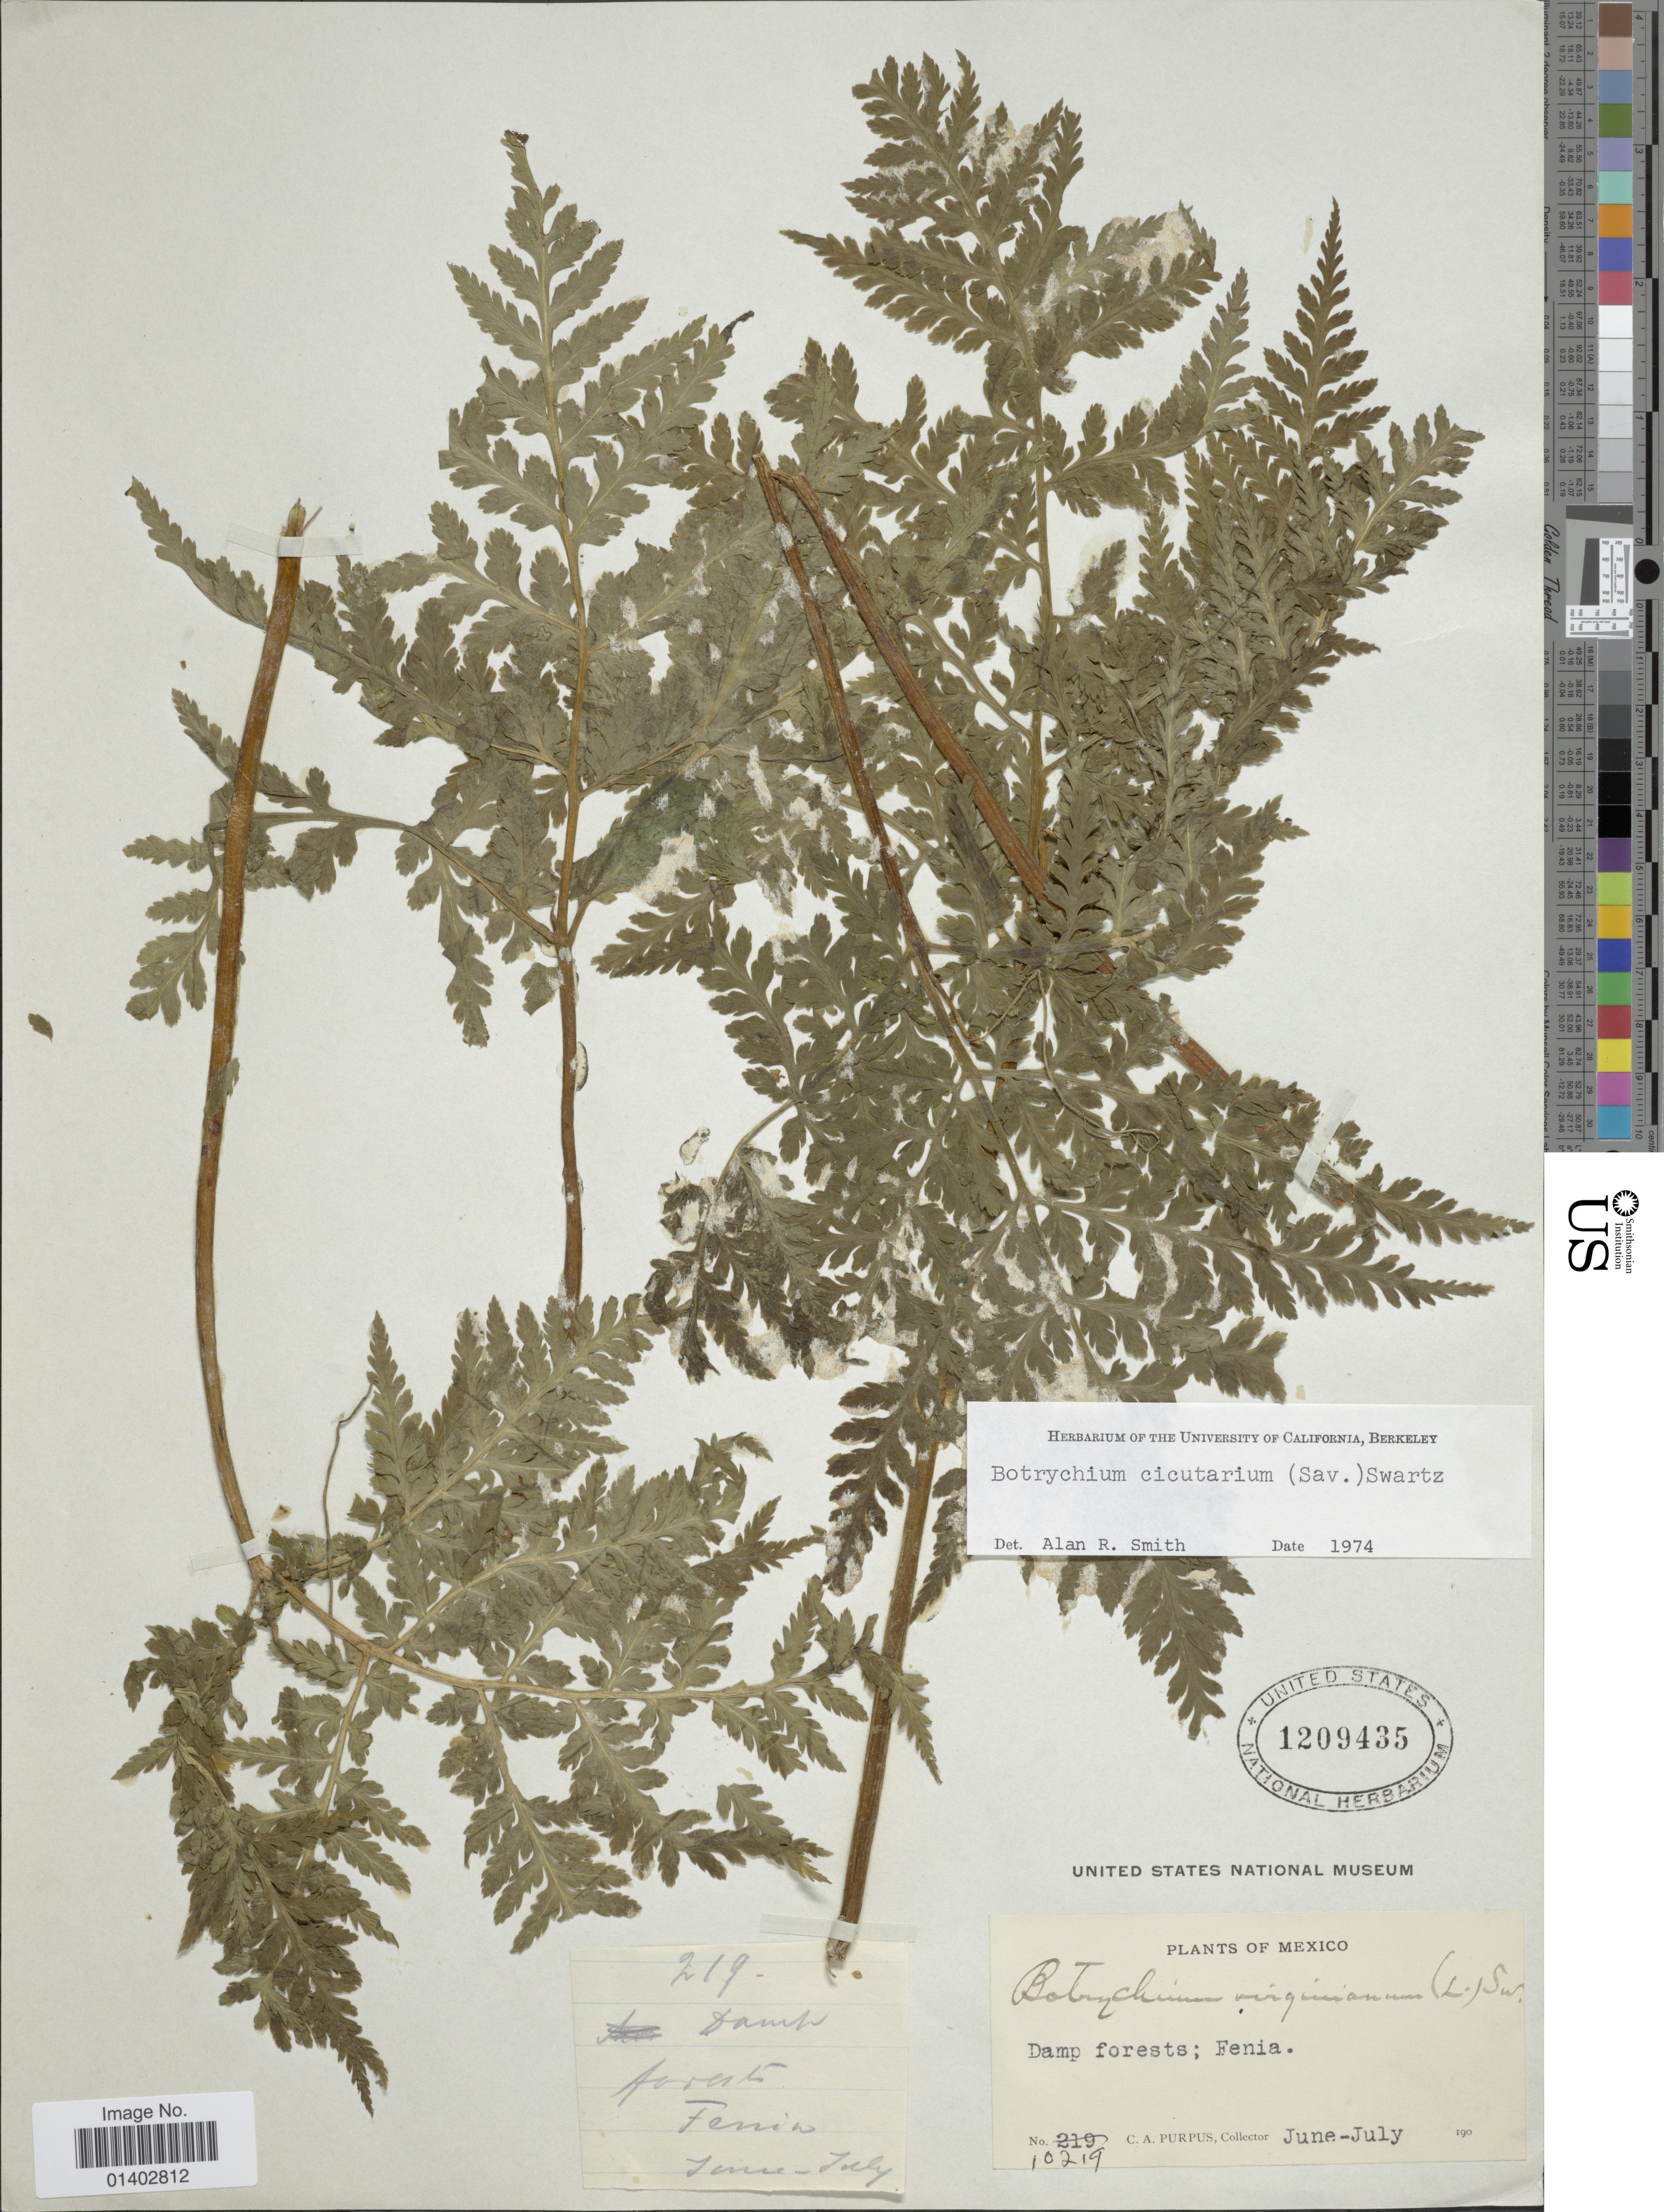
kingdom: Plantae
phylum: Tracheophyta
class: Polypodiopsida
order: Ophioglossales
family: Ophioglossaceae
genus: Botrychium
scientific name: Botrychium virginianum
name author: (L.) Sw.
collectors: C. A. Purpus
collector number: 10219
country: Mexico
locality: Damp forest; Fenia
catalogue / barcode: US 1209435